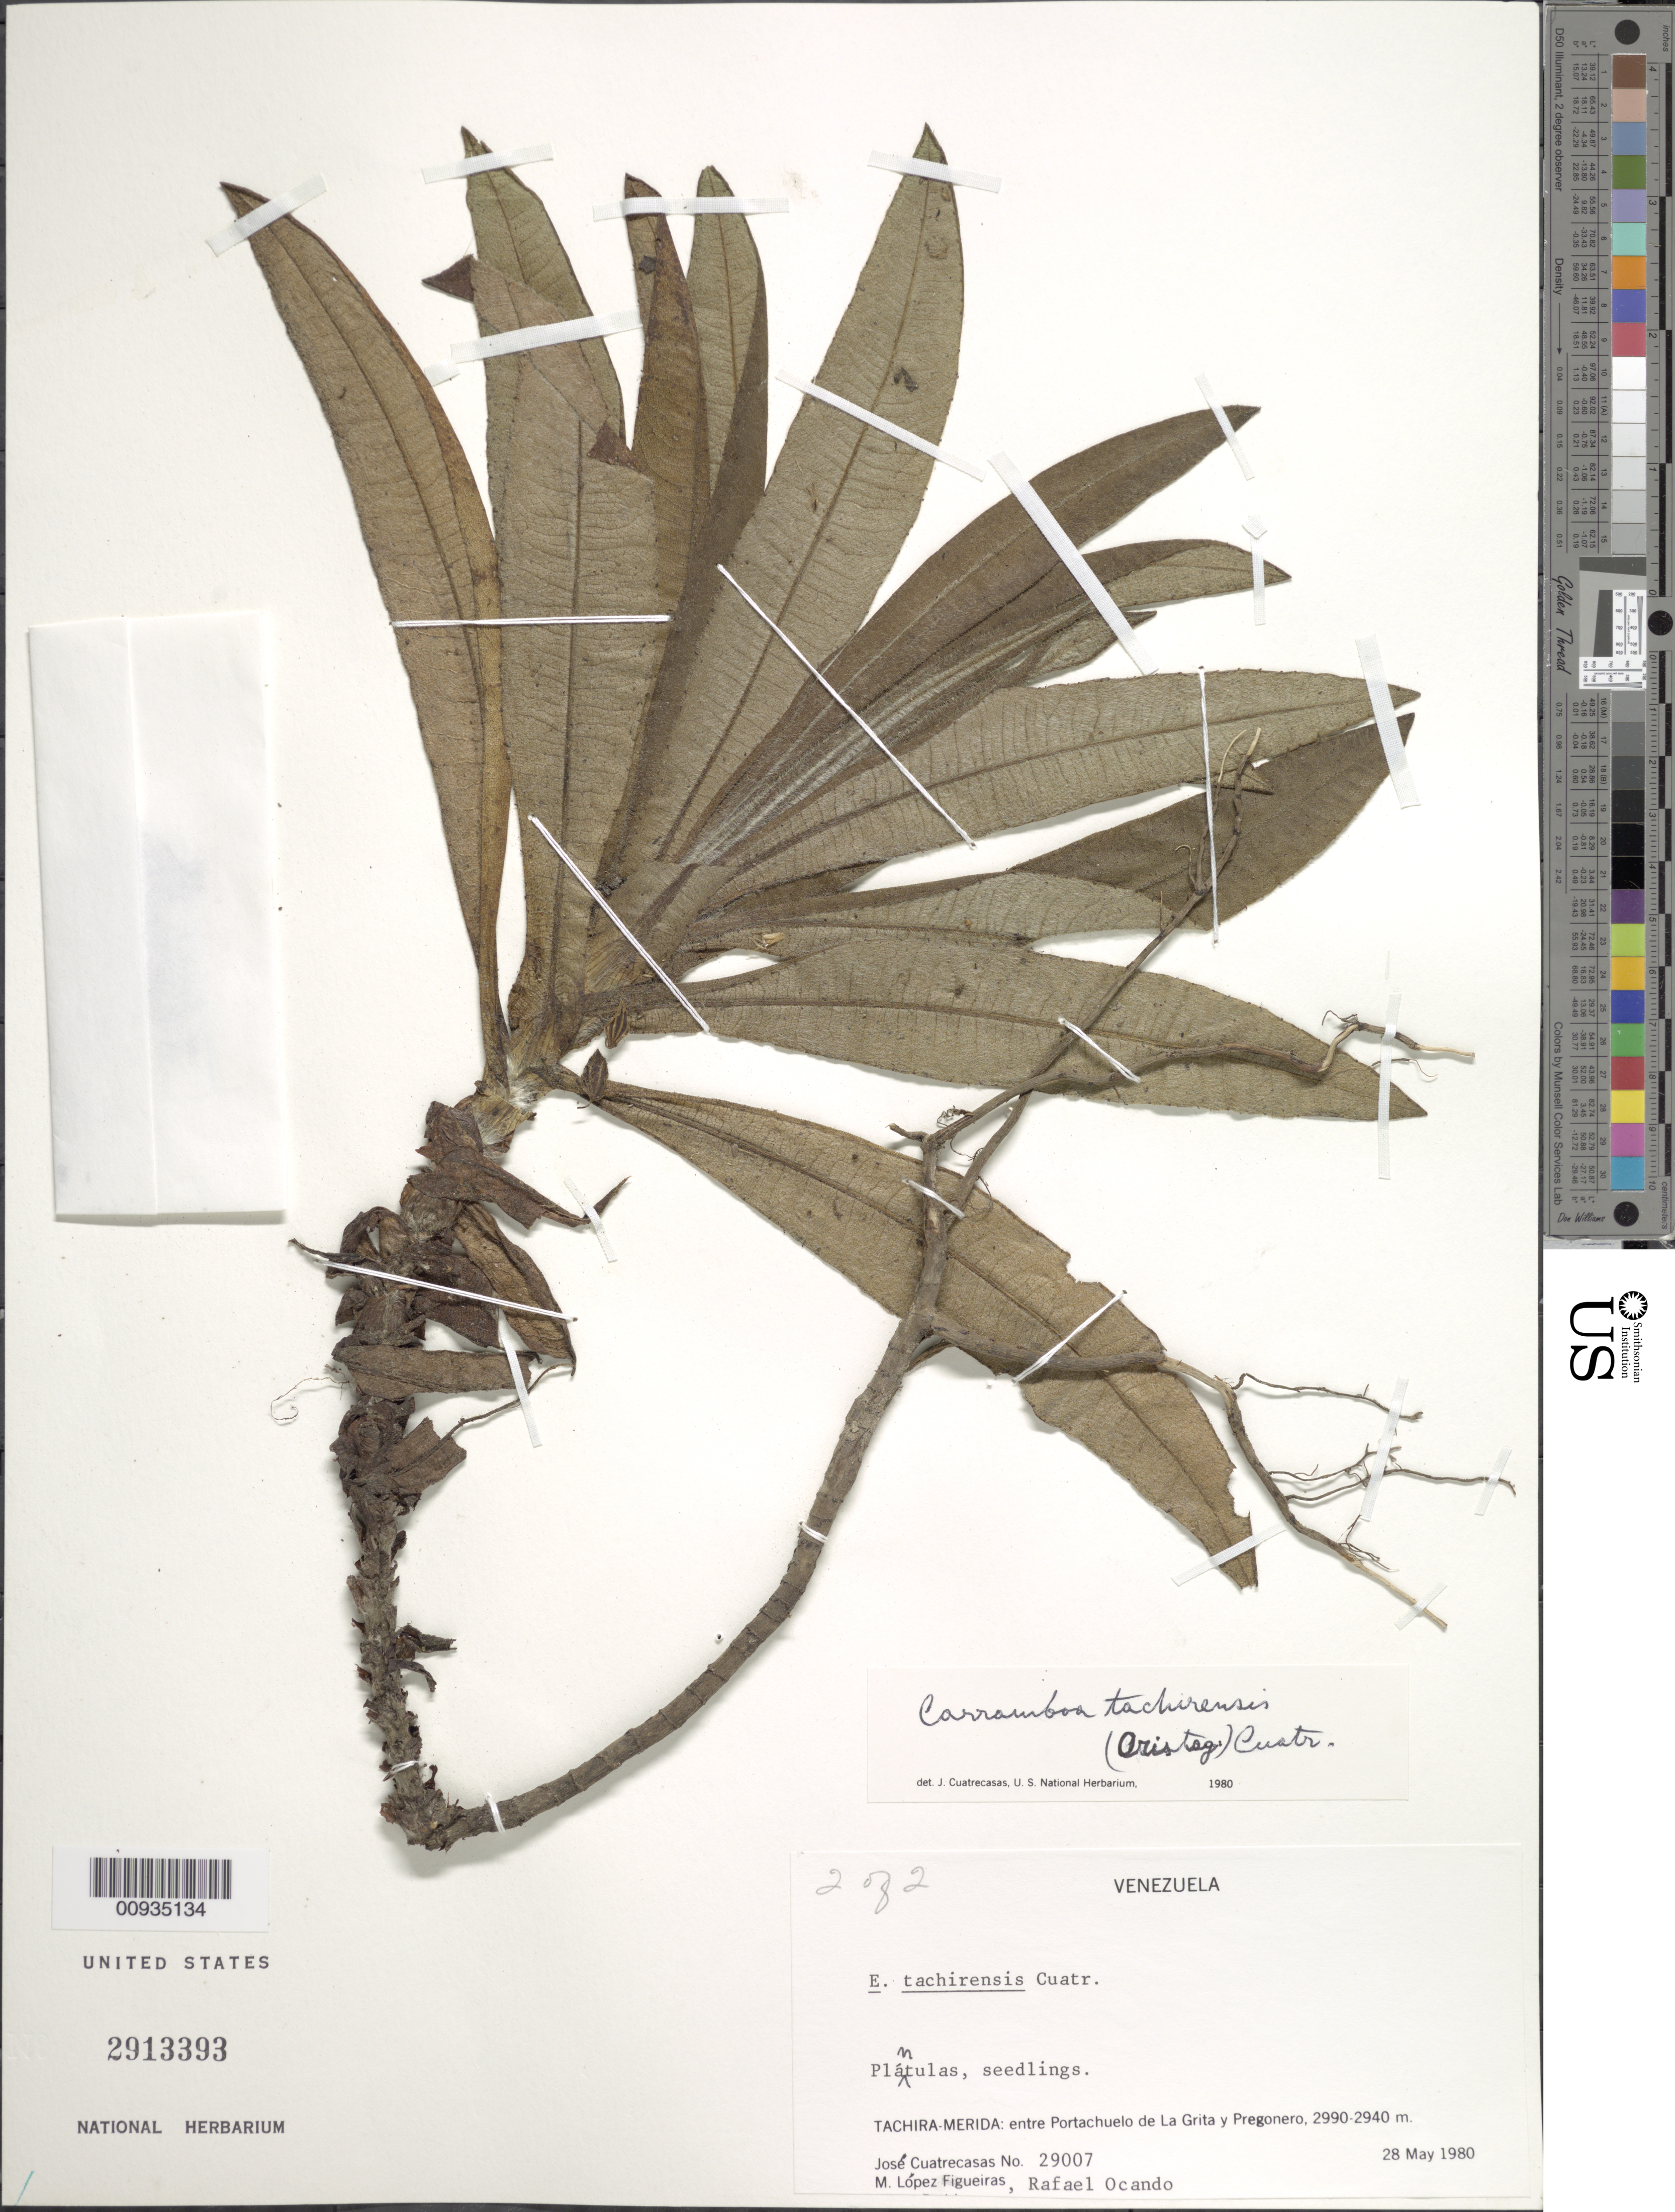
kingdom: Plantae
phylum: Tracheophyta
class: Magnoliopsida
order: Asterales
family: Asteraceae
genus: Carramboa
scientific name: Carramboa tachirensis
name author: (Aristeg.) Cuatrec.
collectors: J. Cuatrecasas, M. López Figueiras & R. Ocando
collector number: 29007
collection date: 1980-05-28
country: Venezuela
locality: Tachira-Merida: entre Portachuelo de La Grita y Pregonero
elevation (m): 2940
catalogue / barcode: US 2913393